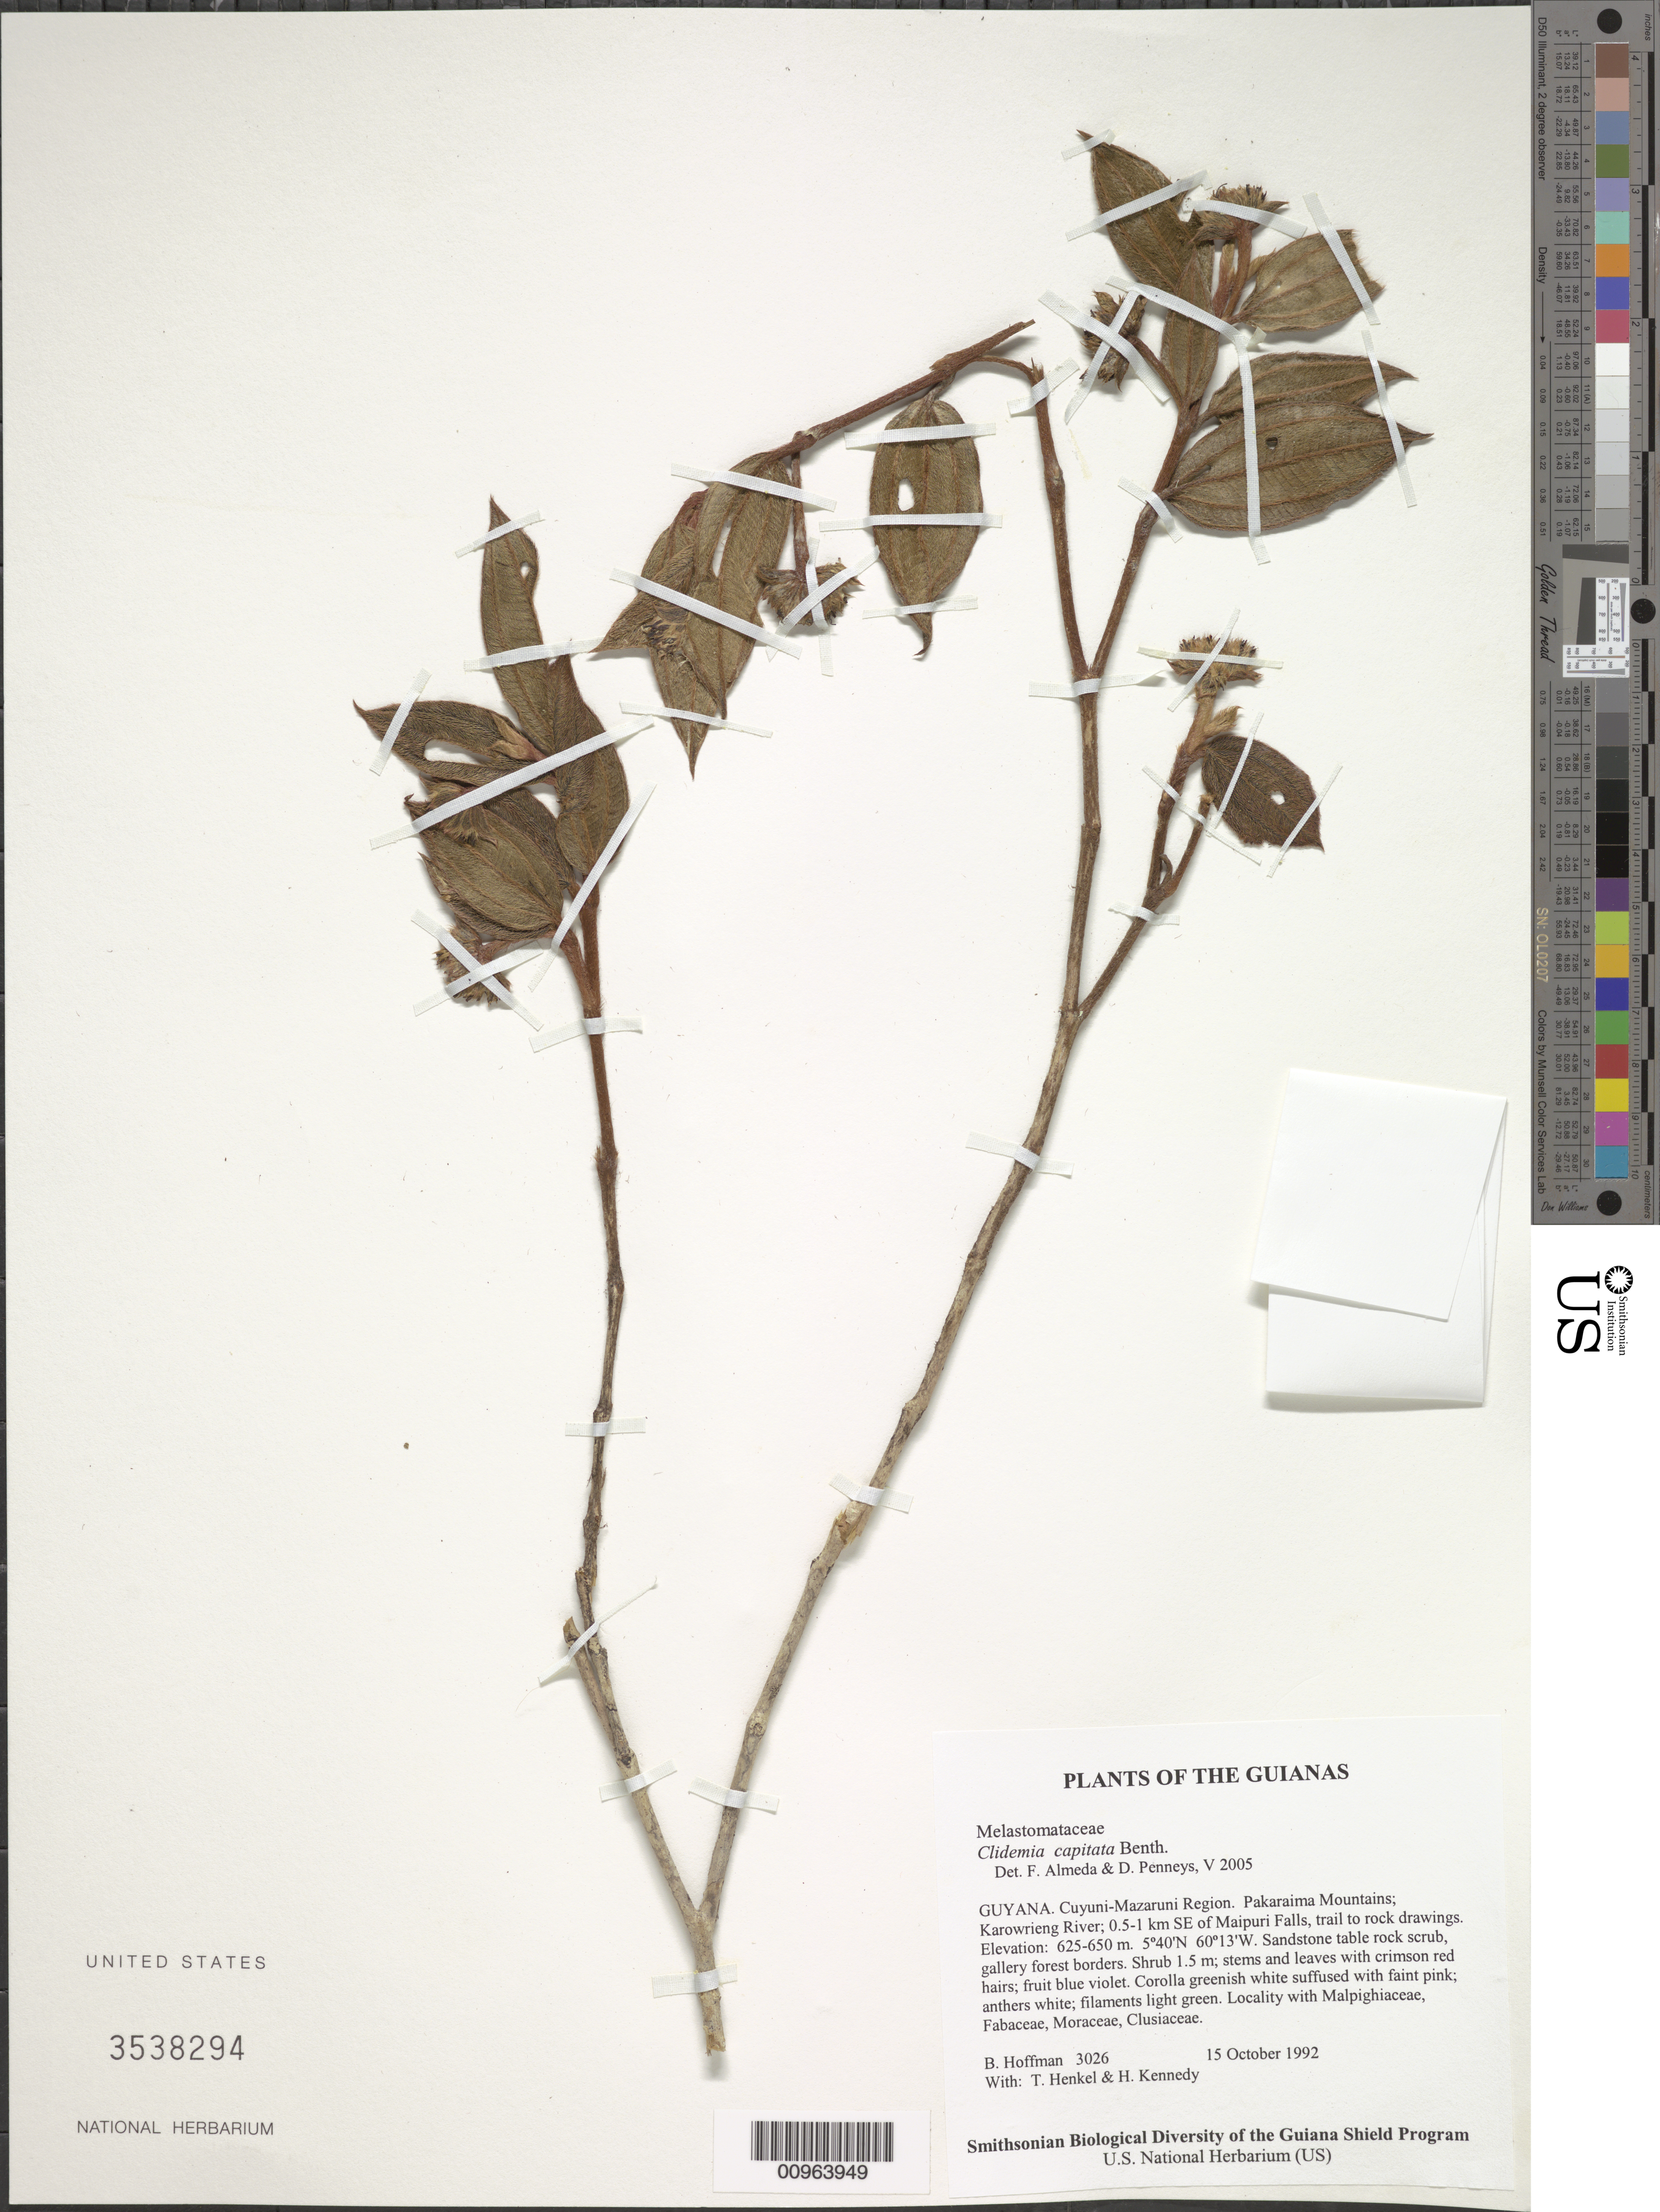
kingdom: Plantae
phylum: Tracheophyta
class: Magnoliopsida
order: Myrtales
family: Melastomataceae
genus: Clidemia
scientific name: Clidemia capitata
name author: Benth.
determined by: Almeda, F.; Penneys, D. S.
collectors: B. Hoffman, T. Henkel & H. Kennedy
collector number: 3026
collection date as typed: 15 October 1992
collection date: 1992-10-15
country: Guyana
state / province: Cuyuni-Mazaruni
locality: Pakaraima Mountains; Karowrieng River; 0.5-1 km SE of Maipuri Falls, trail to rock drawings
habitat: Sandstone table rock scrub, gallery forest borders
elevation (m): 625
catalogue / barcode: US 3538294